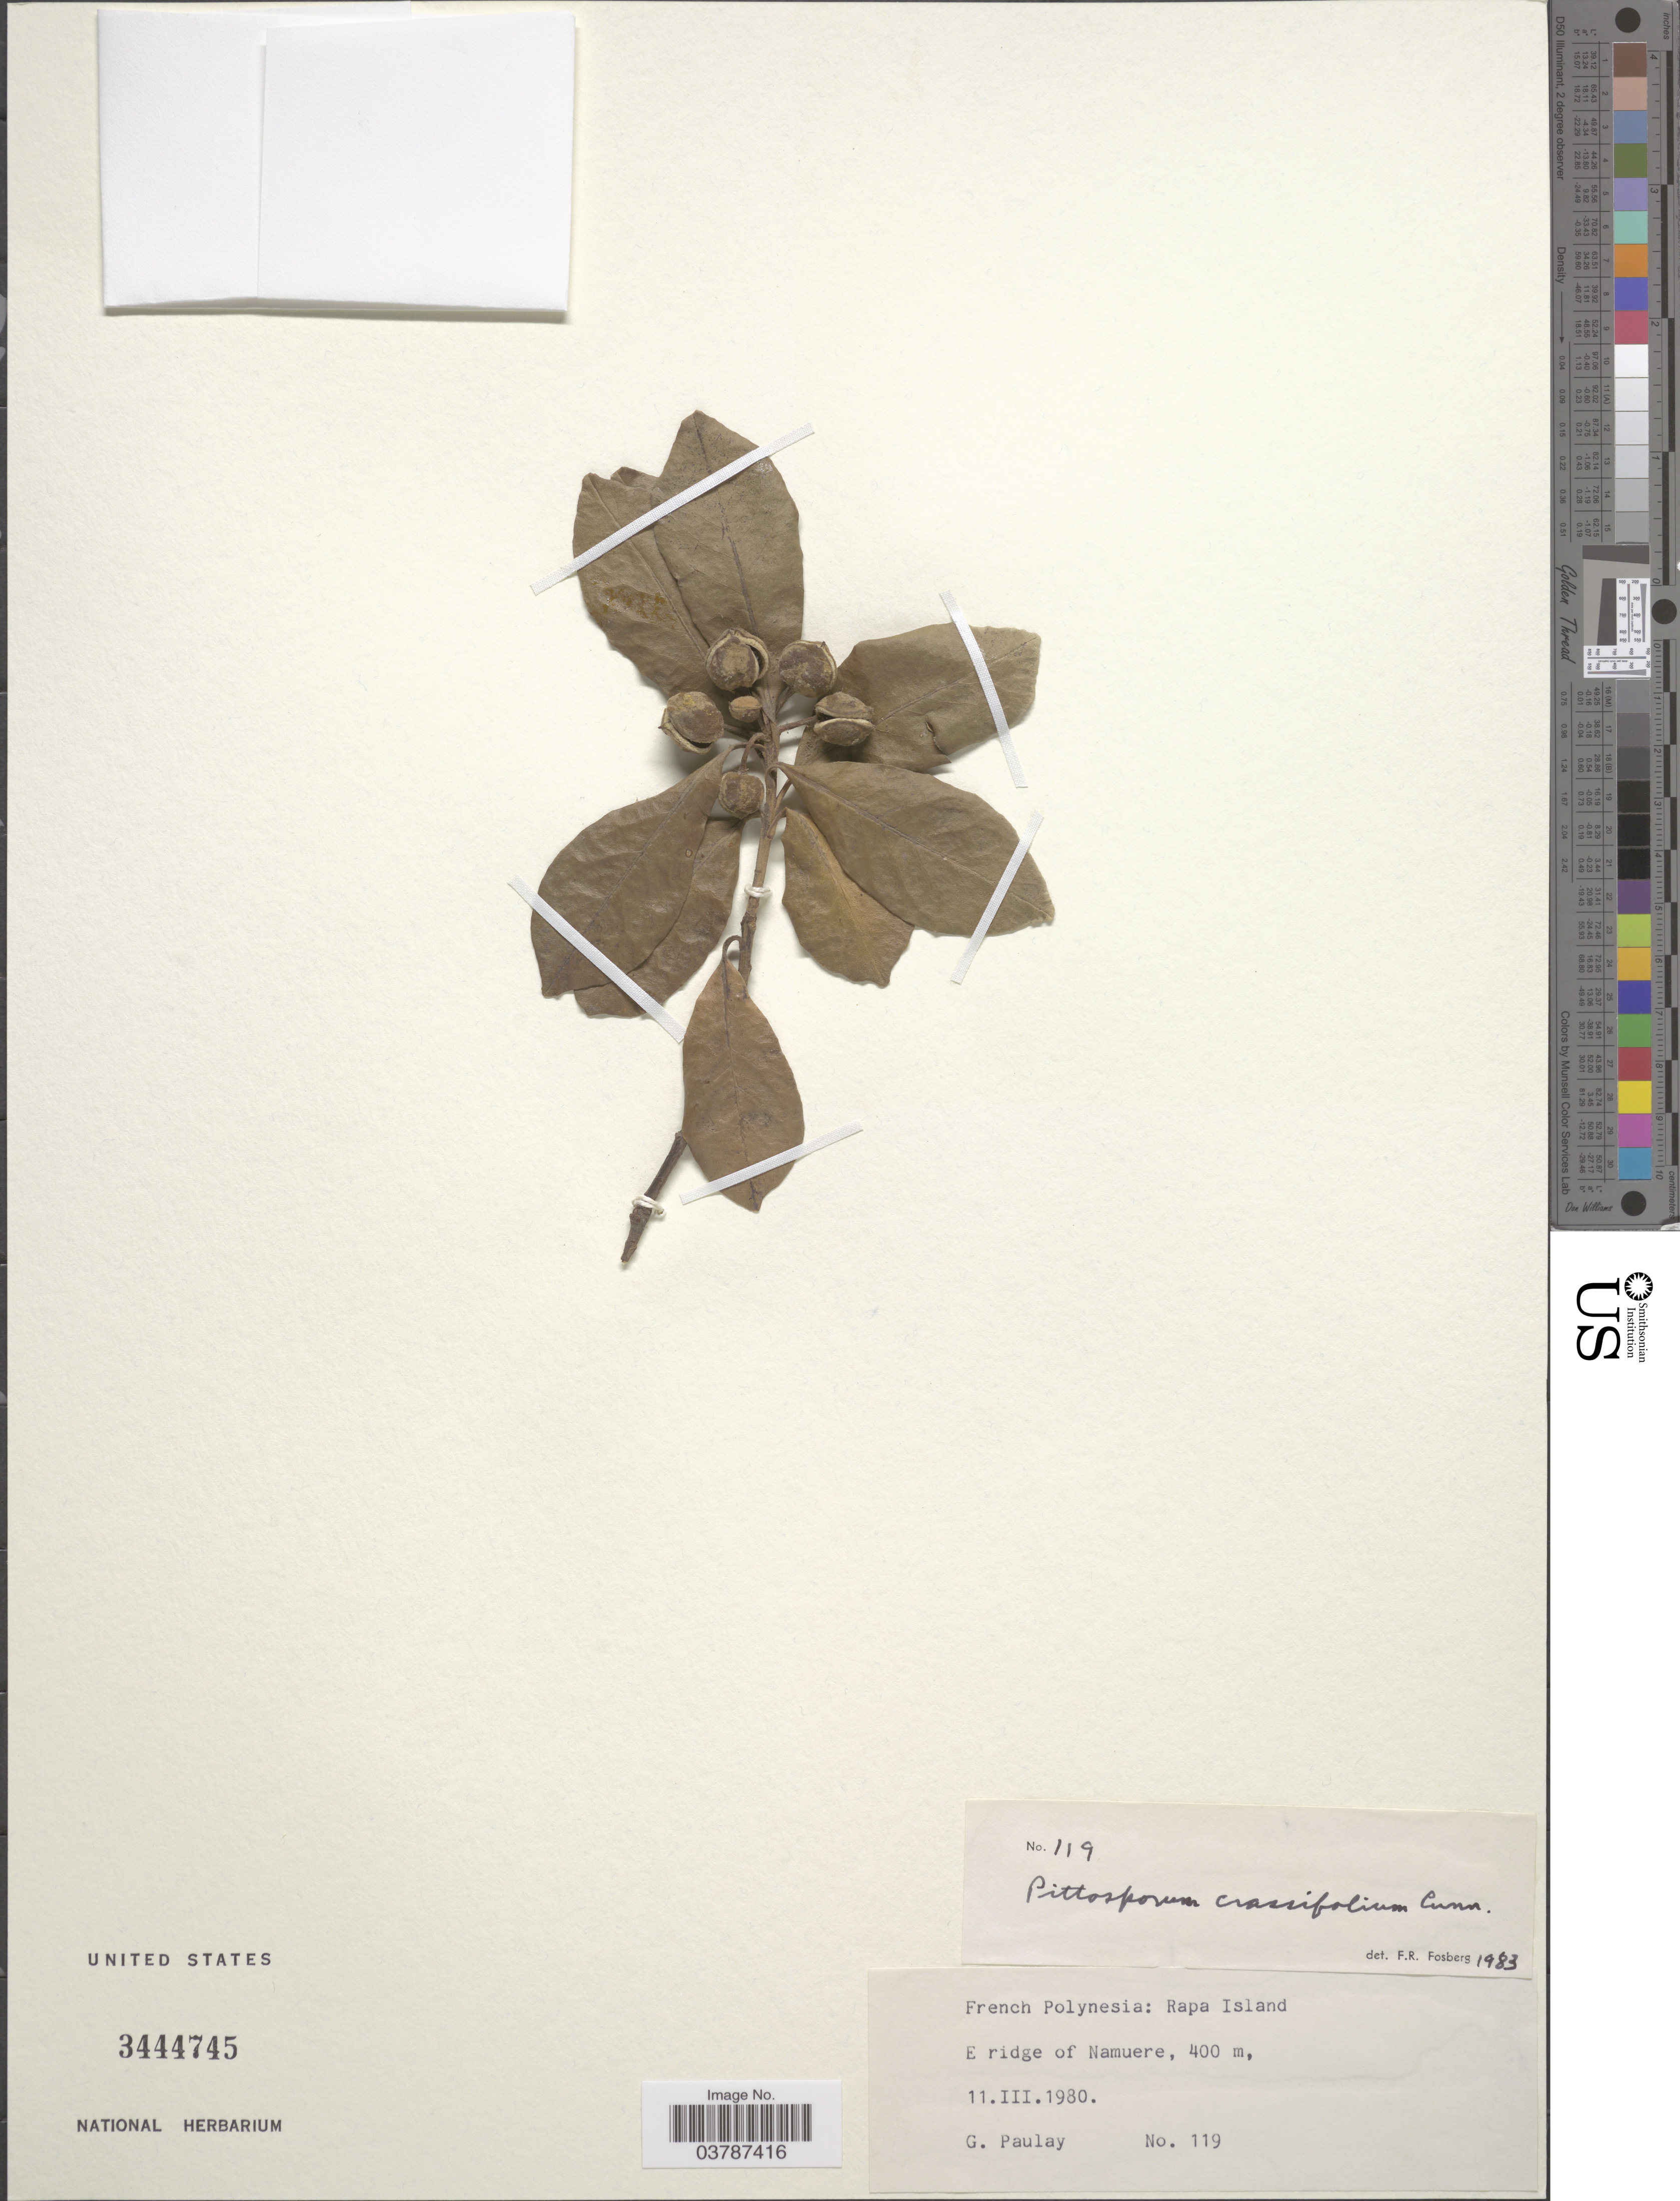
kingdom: Plantae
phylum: Tracheophyta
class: Magnoliopsida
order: Apiales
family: Pittosporaceae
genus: Pittosporum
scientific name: Pittosporum crassifolium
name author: Banks & Sol. ex A. Cunn.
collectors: G. Paulay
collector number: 119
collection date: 1980-03-11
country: French Polynesia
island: Rapa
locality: Rapa Island. E ridge of Namuere.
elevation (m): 400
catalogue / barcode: US 3444745